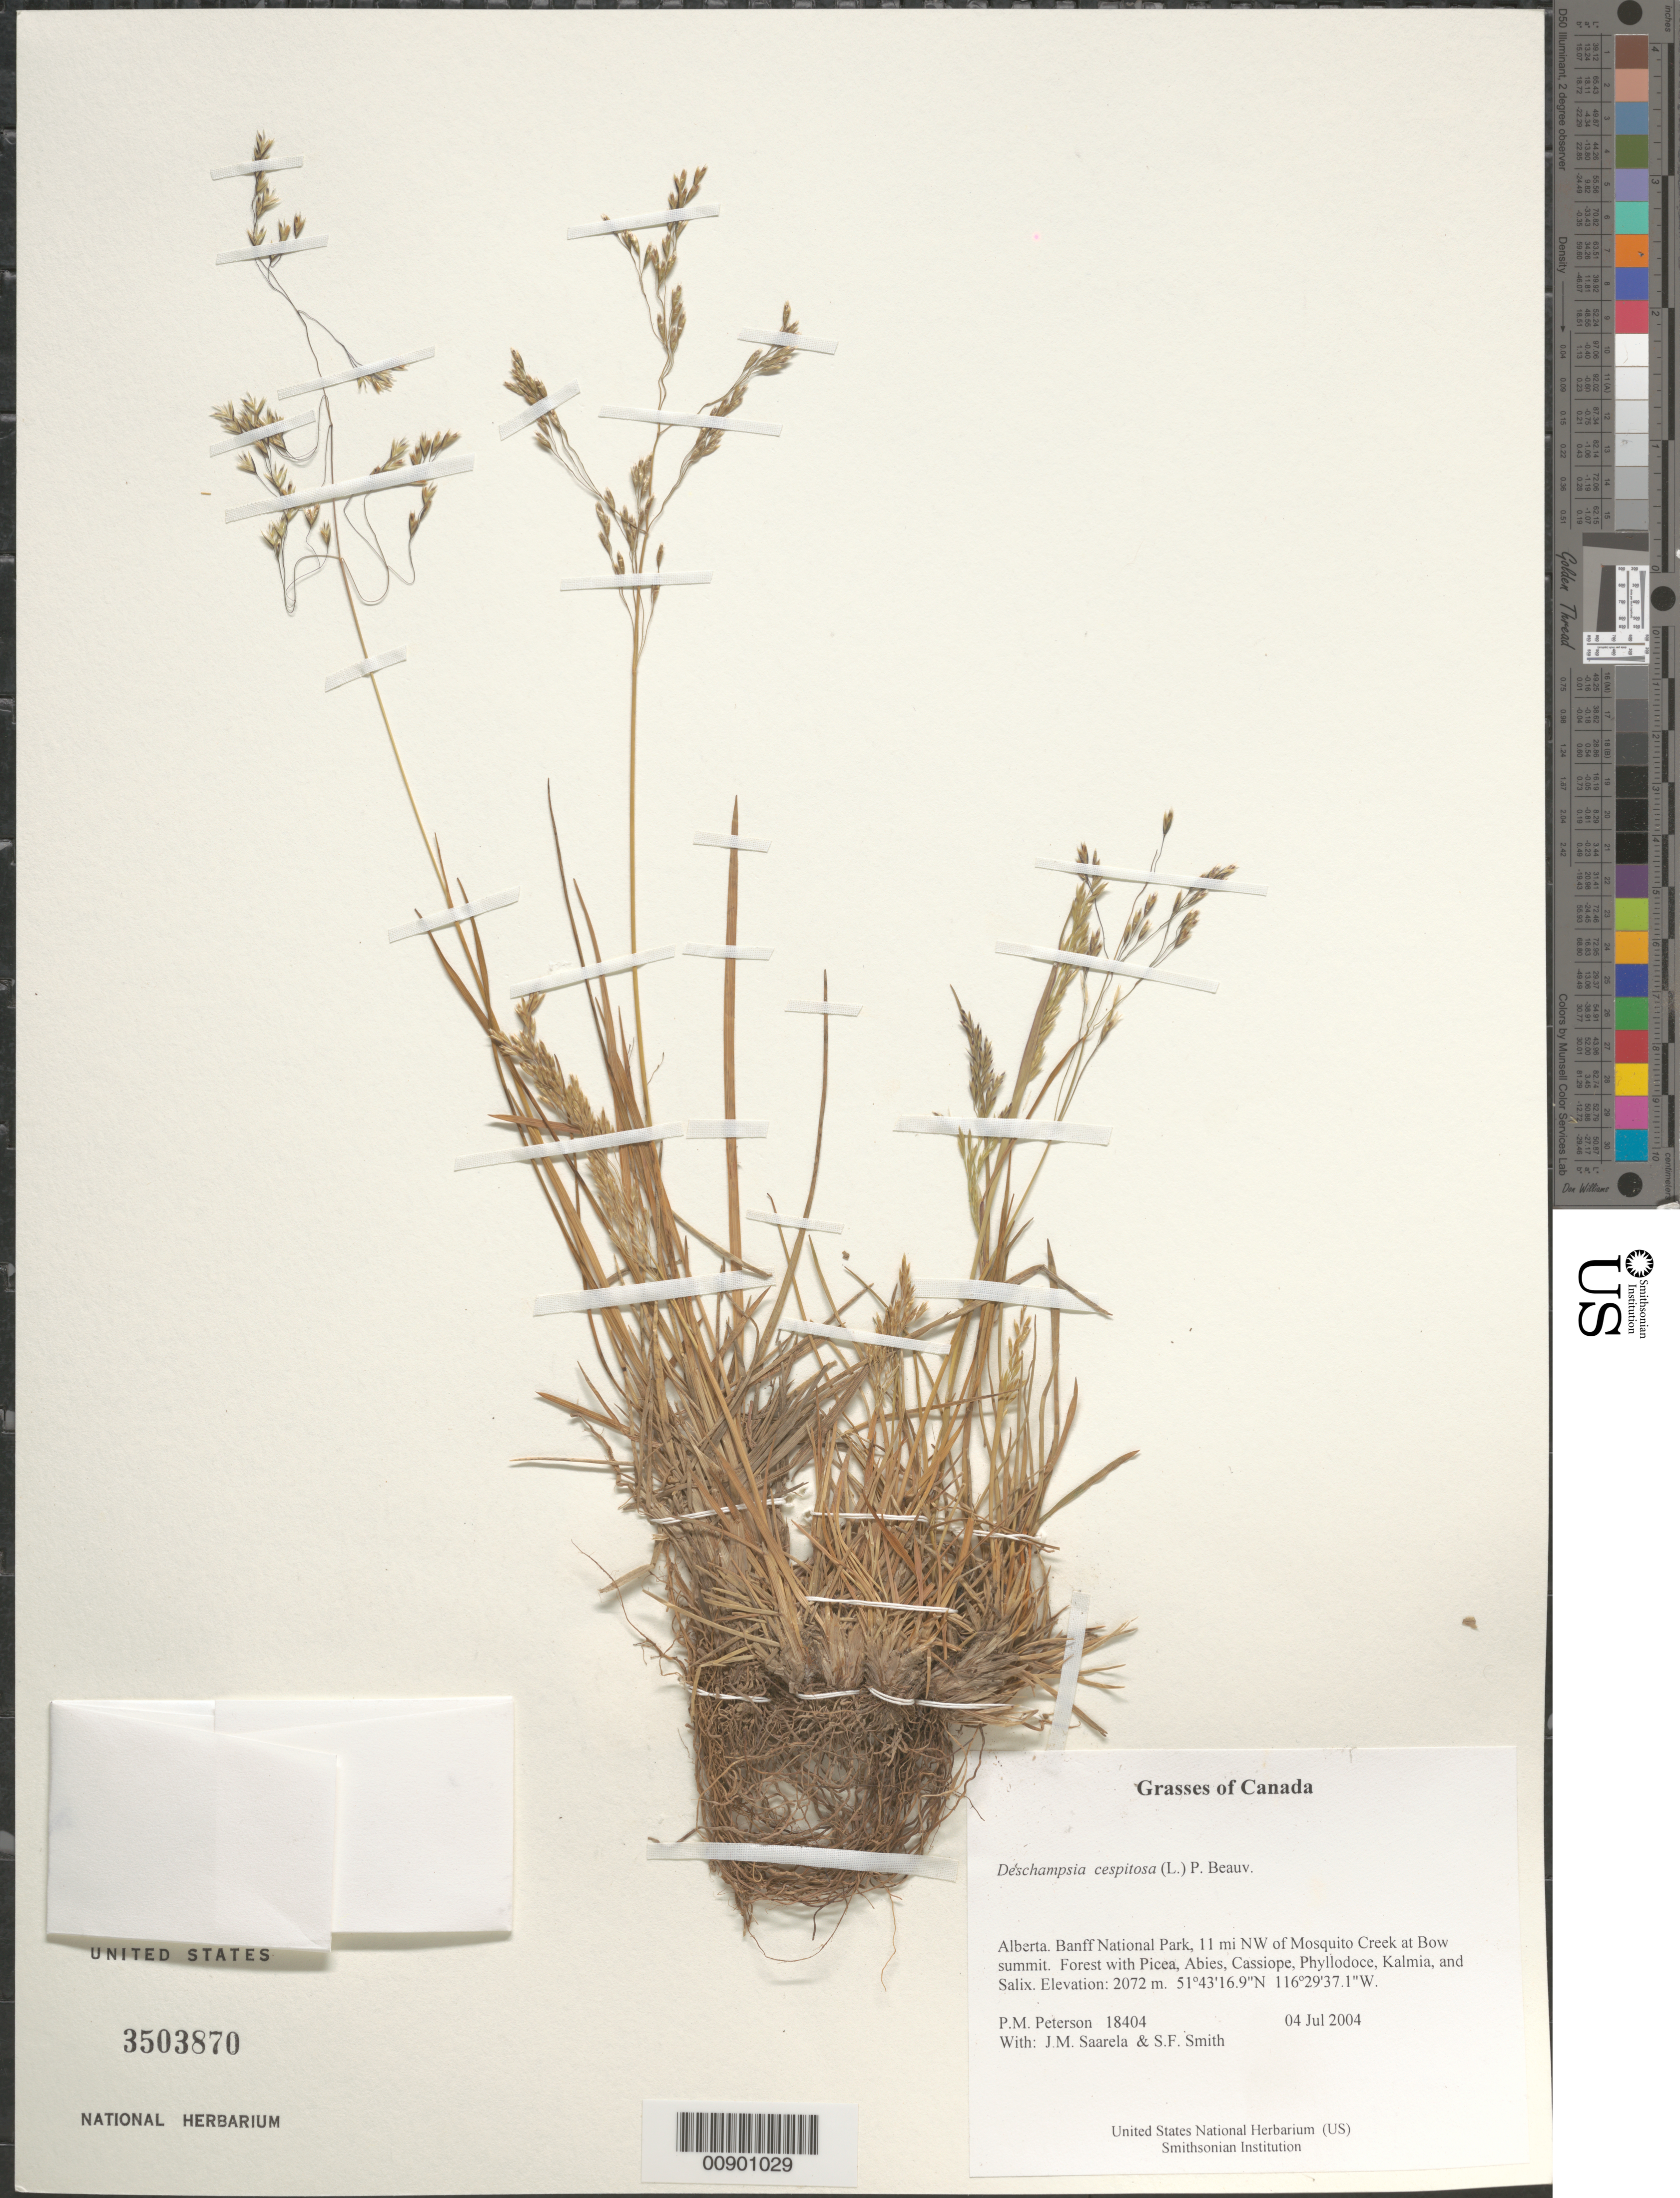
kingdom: Plantae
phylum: Tracheophyta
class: Liliopsida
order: Poales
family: Poaceae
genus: Deschampsia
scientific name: Deschampsia cespitosa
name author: (L.) P. Beauv.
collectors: P. M. Peterson, J. Saarela & S.F. Smith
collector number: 18404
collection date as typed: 04 Jul 2004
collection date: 2004-07-04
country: Canada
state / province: Alberta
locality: Banff National Park, 11 mi NW of Mosquito Creek at Bow summit. Forest with Picea, Abies, Cassiope, Phyllodoce, Kalmia, and Salix.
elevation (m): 2072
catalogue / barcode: US 3503870